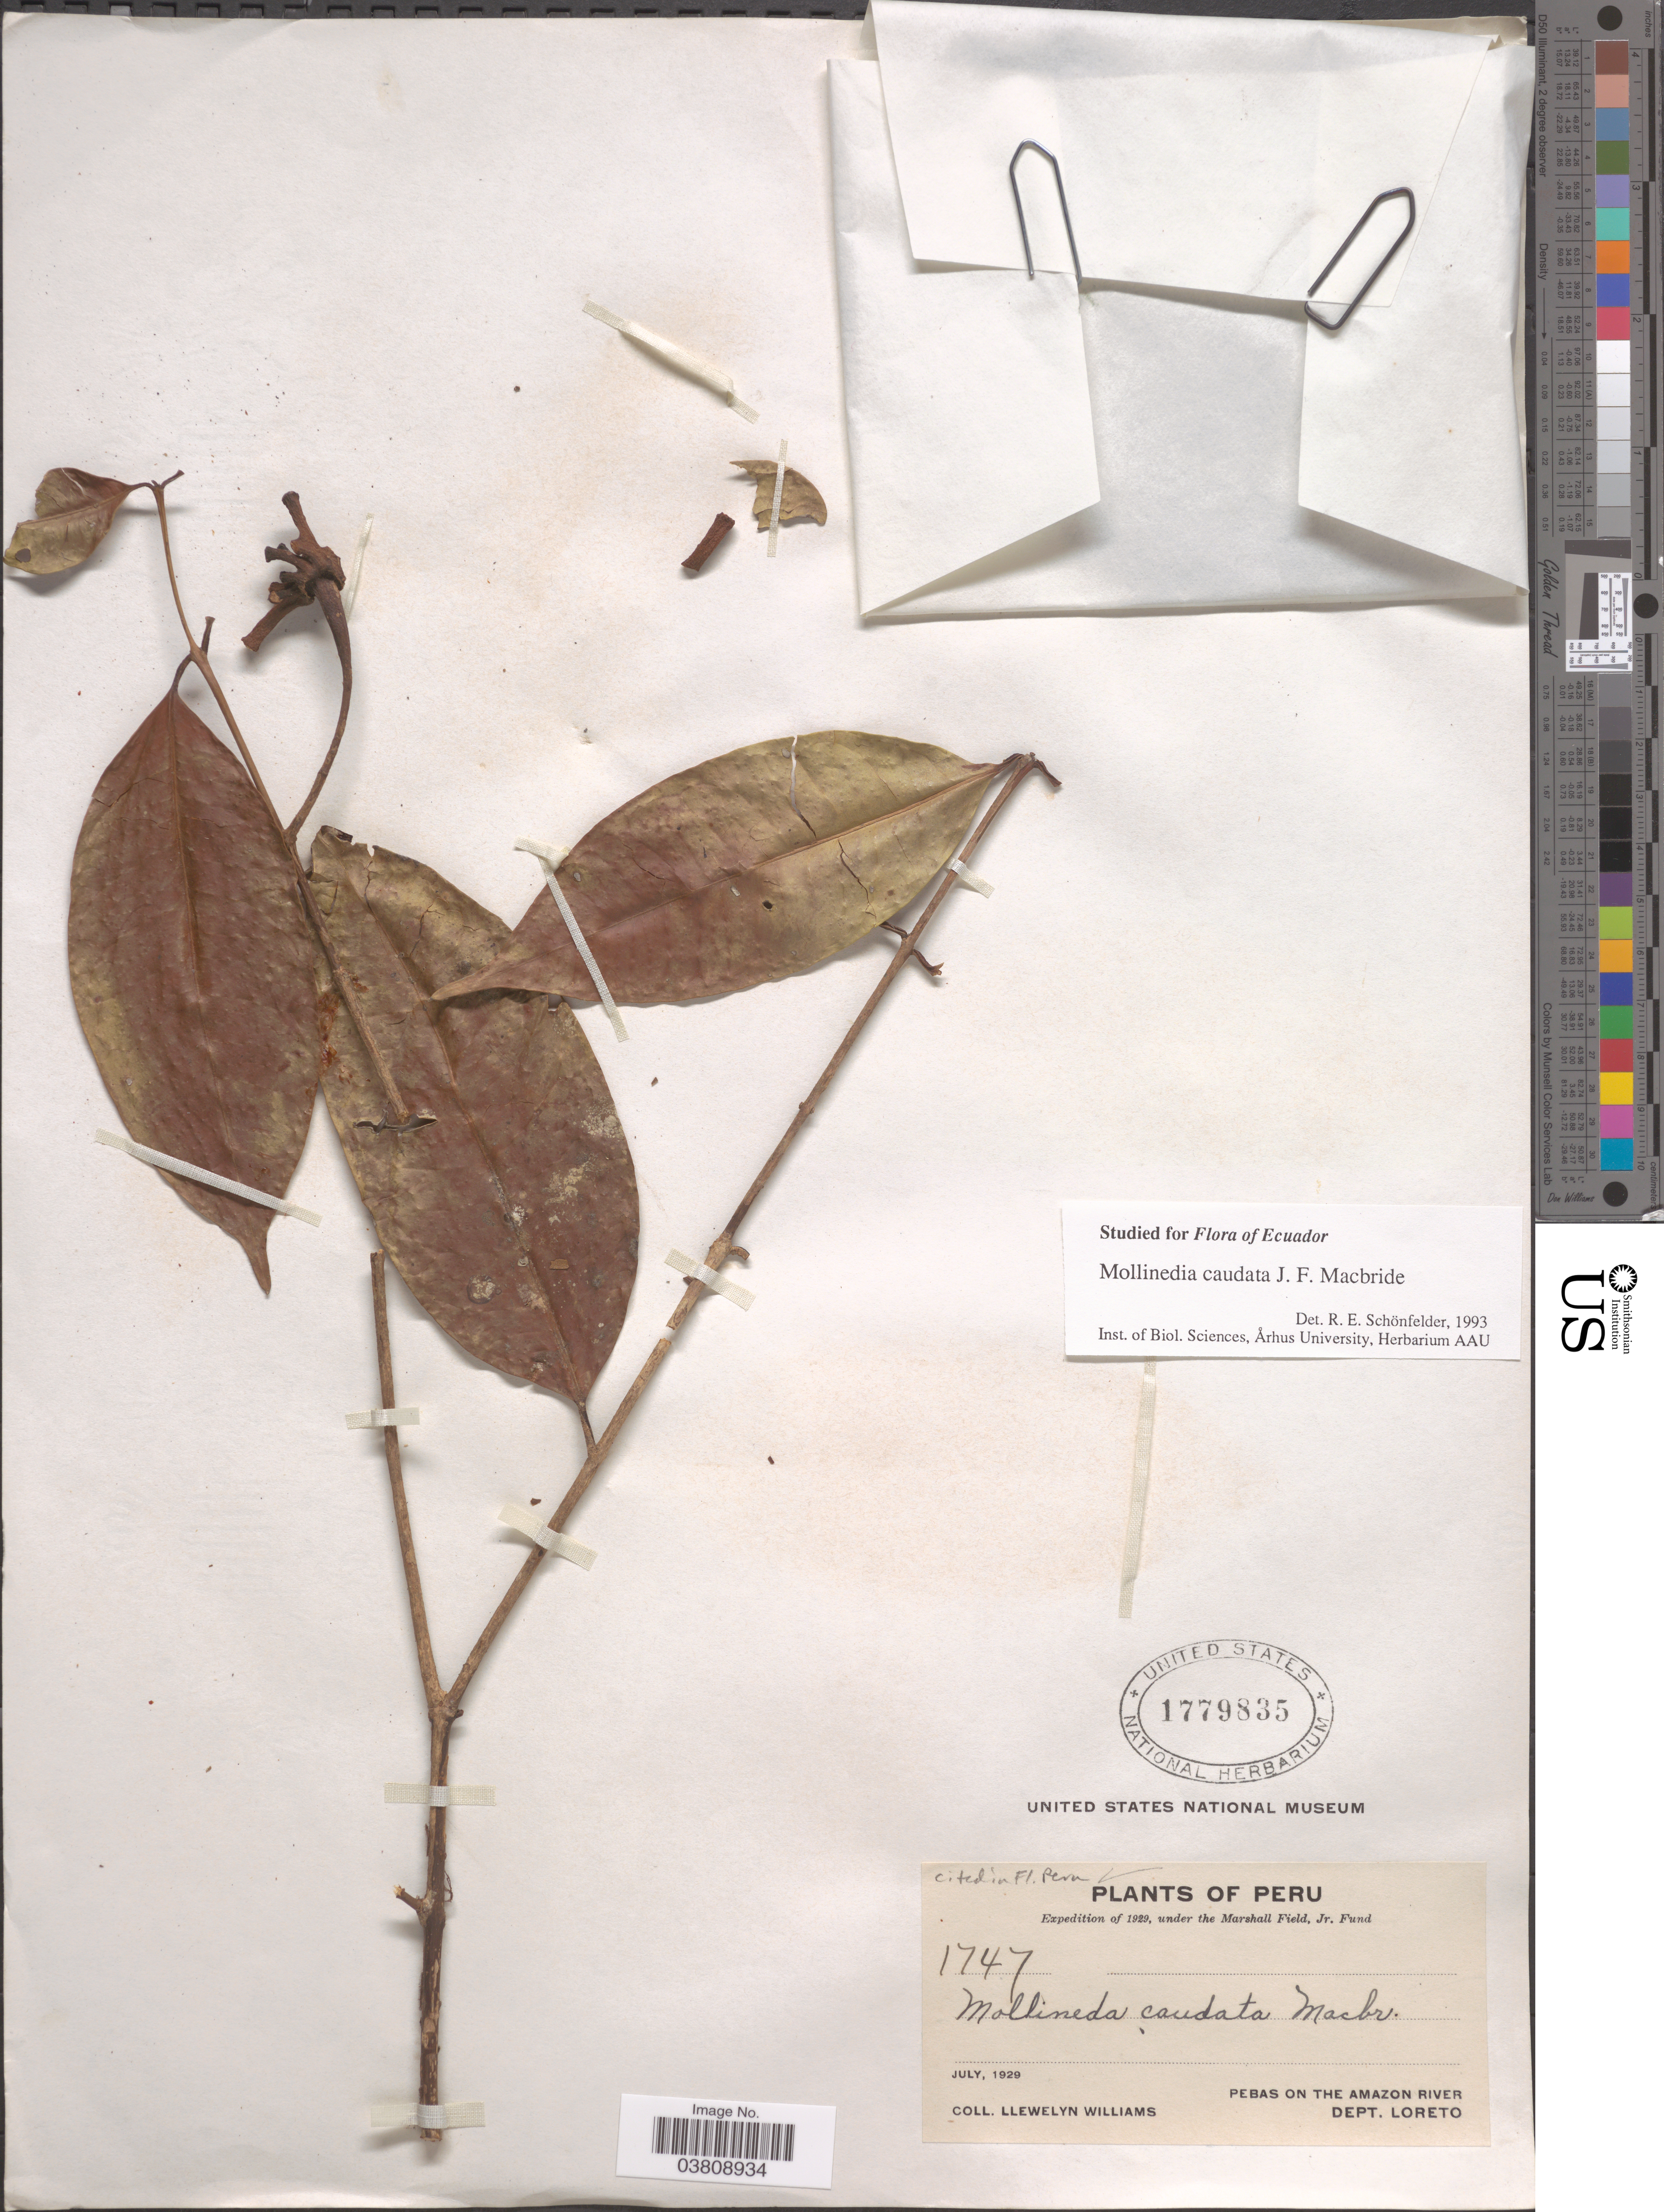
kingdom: Plantae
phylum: Tracheophyta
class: Magnoliopsida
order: Laurales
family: Monimiaceae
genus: Mollinedia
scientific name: Mollinedia caudata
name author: J.F. Macbr.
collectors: Ll. Williams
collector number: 1747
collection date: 1929-07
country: Peru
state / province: Loreto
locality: Pebas on the Amazon River. Dept. Loreto.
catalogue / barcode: US 1779835